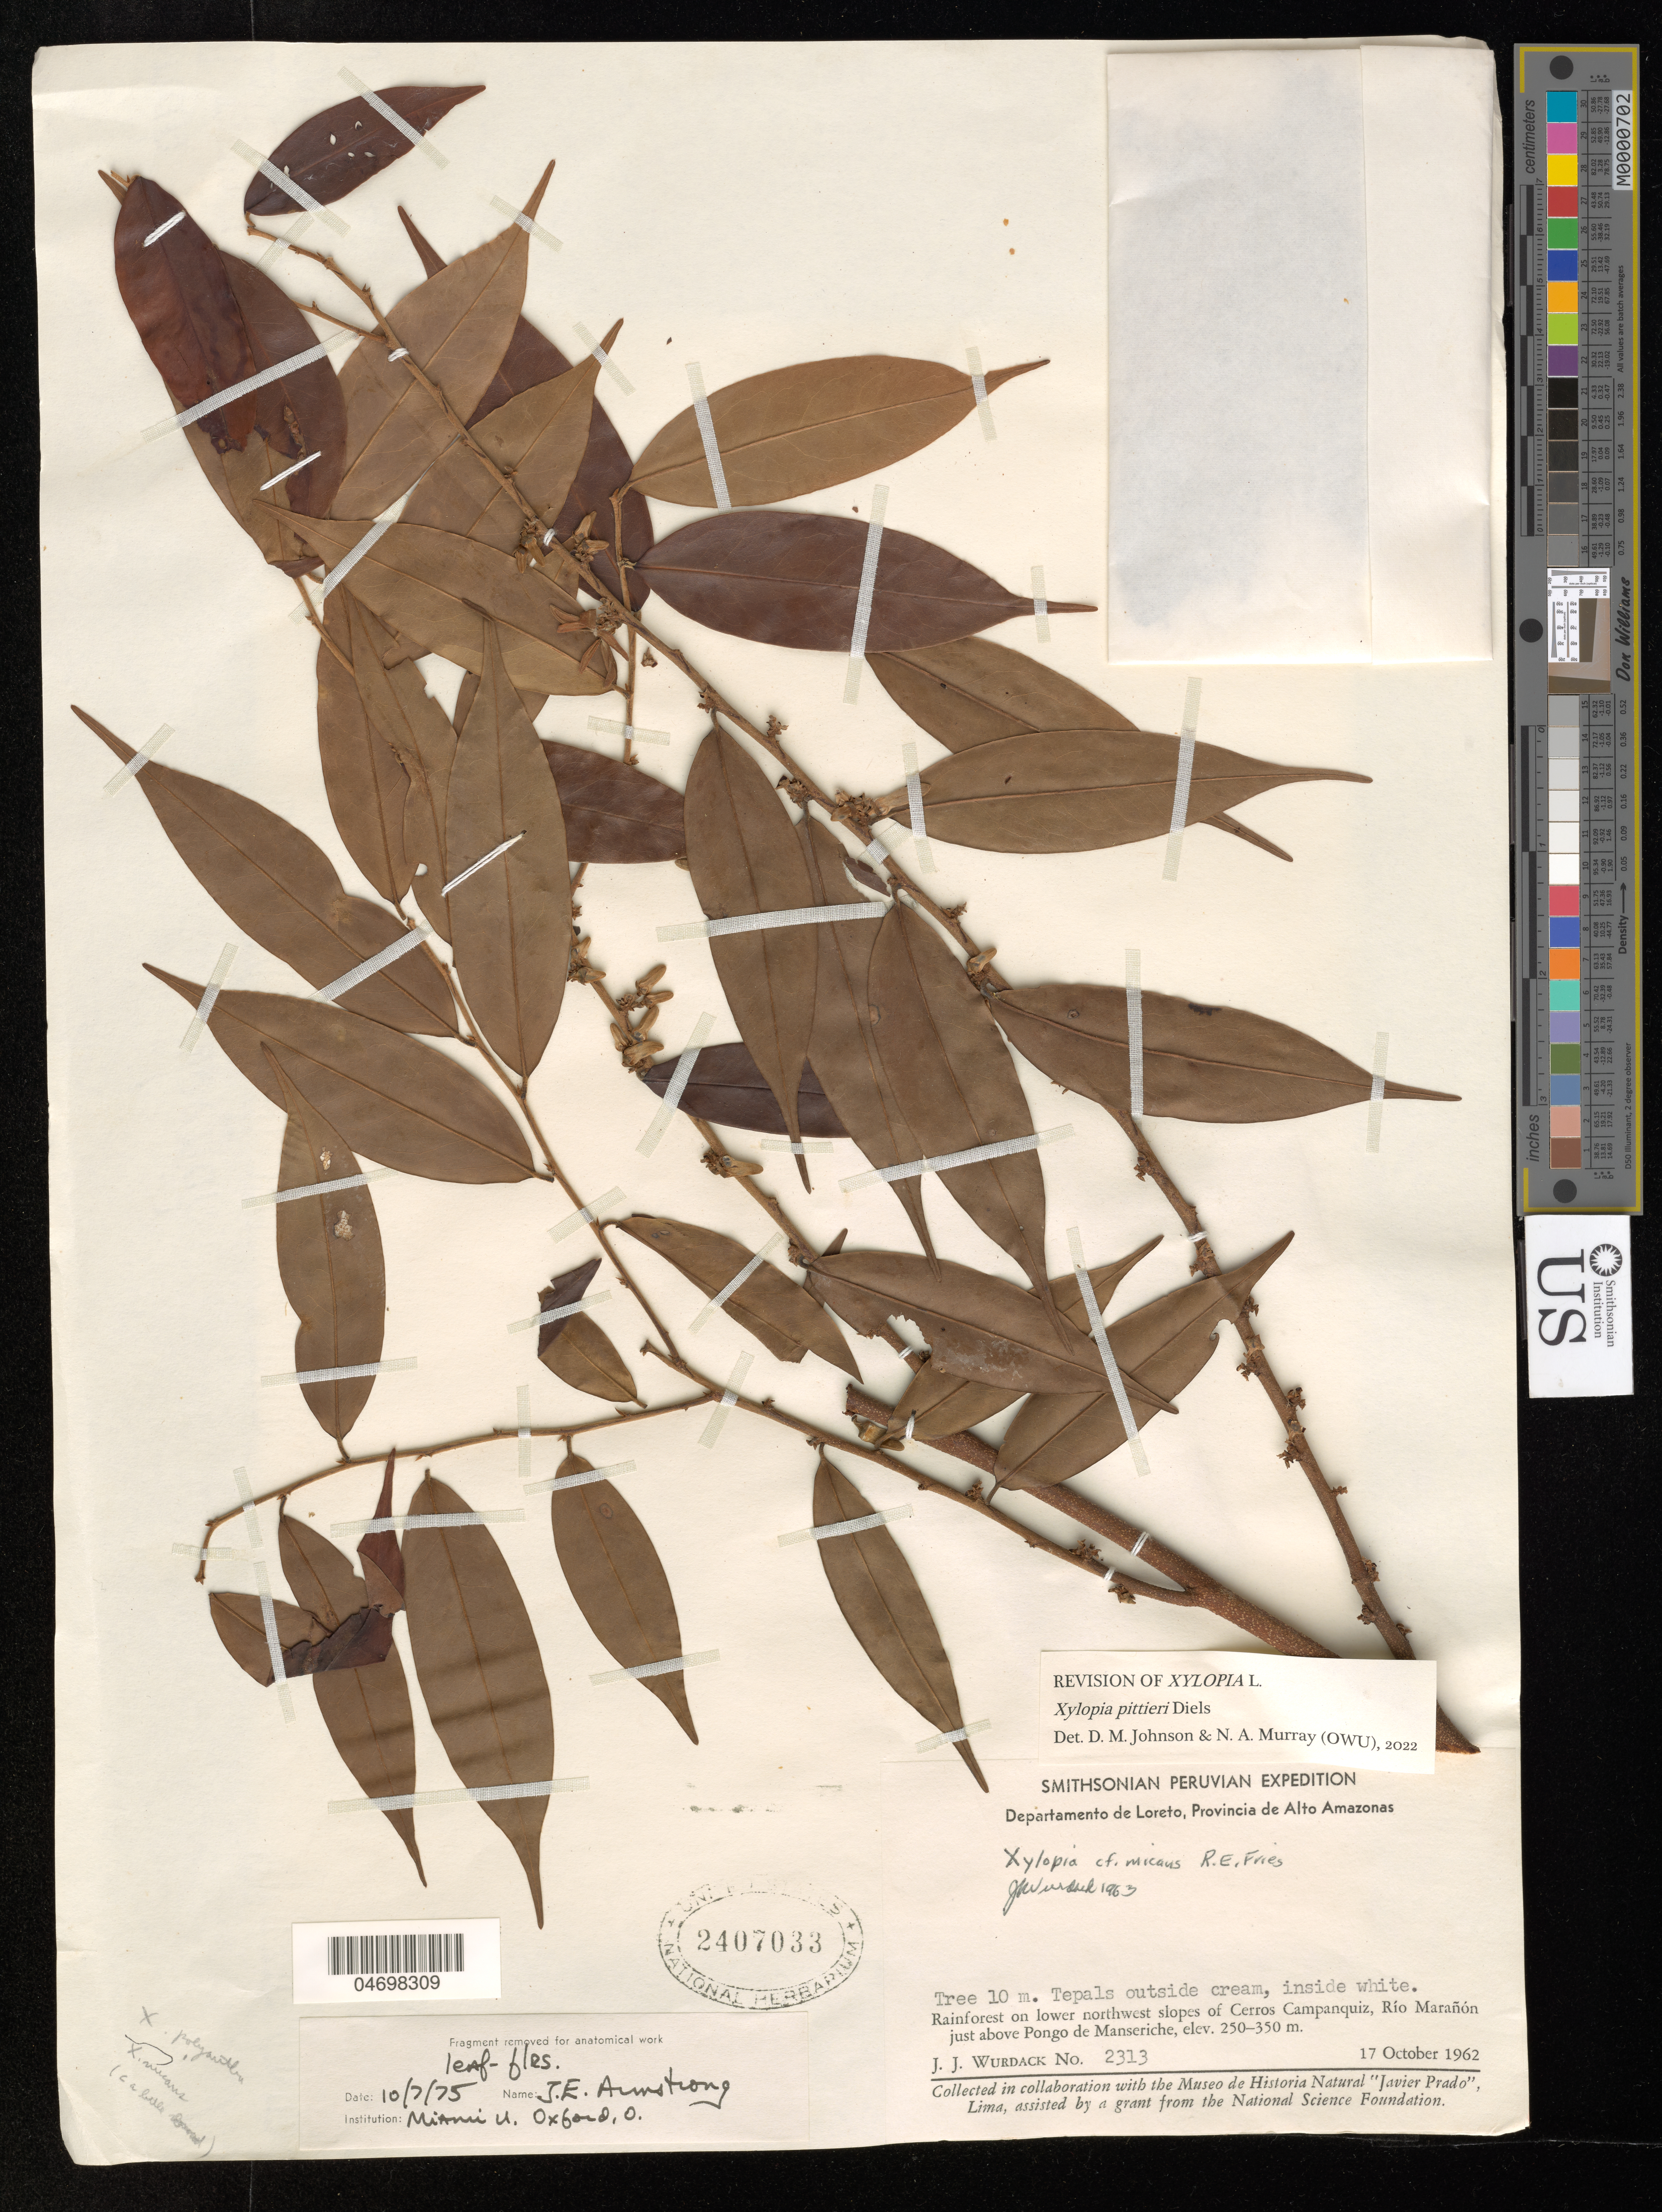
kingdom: Plantae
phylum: Tracheophyta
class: Magnoliopsida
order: Magnoliales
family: Annonaceae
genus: Xylopia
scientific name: Xylopia pittieri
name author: Diels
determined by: Johnson, D. M.; Murray, N. A.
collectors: J. J. Wurdack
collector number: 2313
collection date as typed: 17 Oct 1962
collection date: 1962-10-17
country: Peru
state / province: Loreto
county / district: Alto Amazonas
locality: Cerros Campanquiz, Rio Maranon above pongo de Manseriche.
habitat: Rainforest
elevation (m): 250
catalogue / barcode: US 2407033